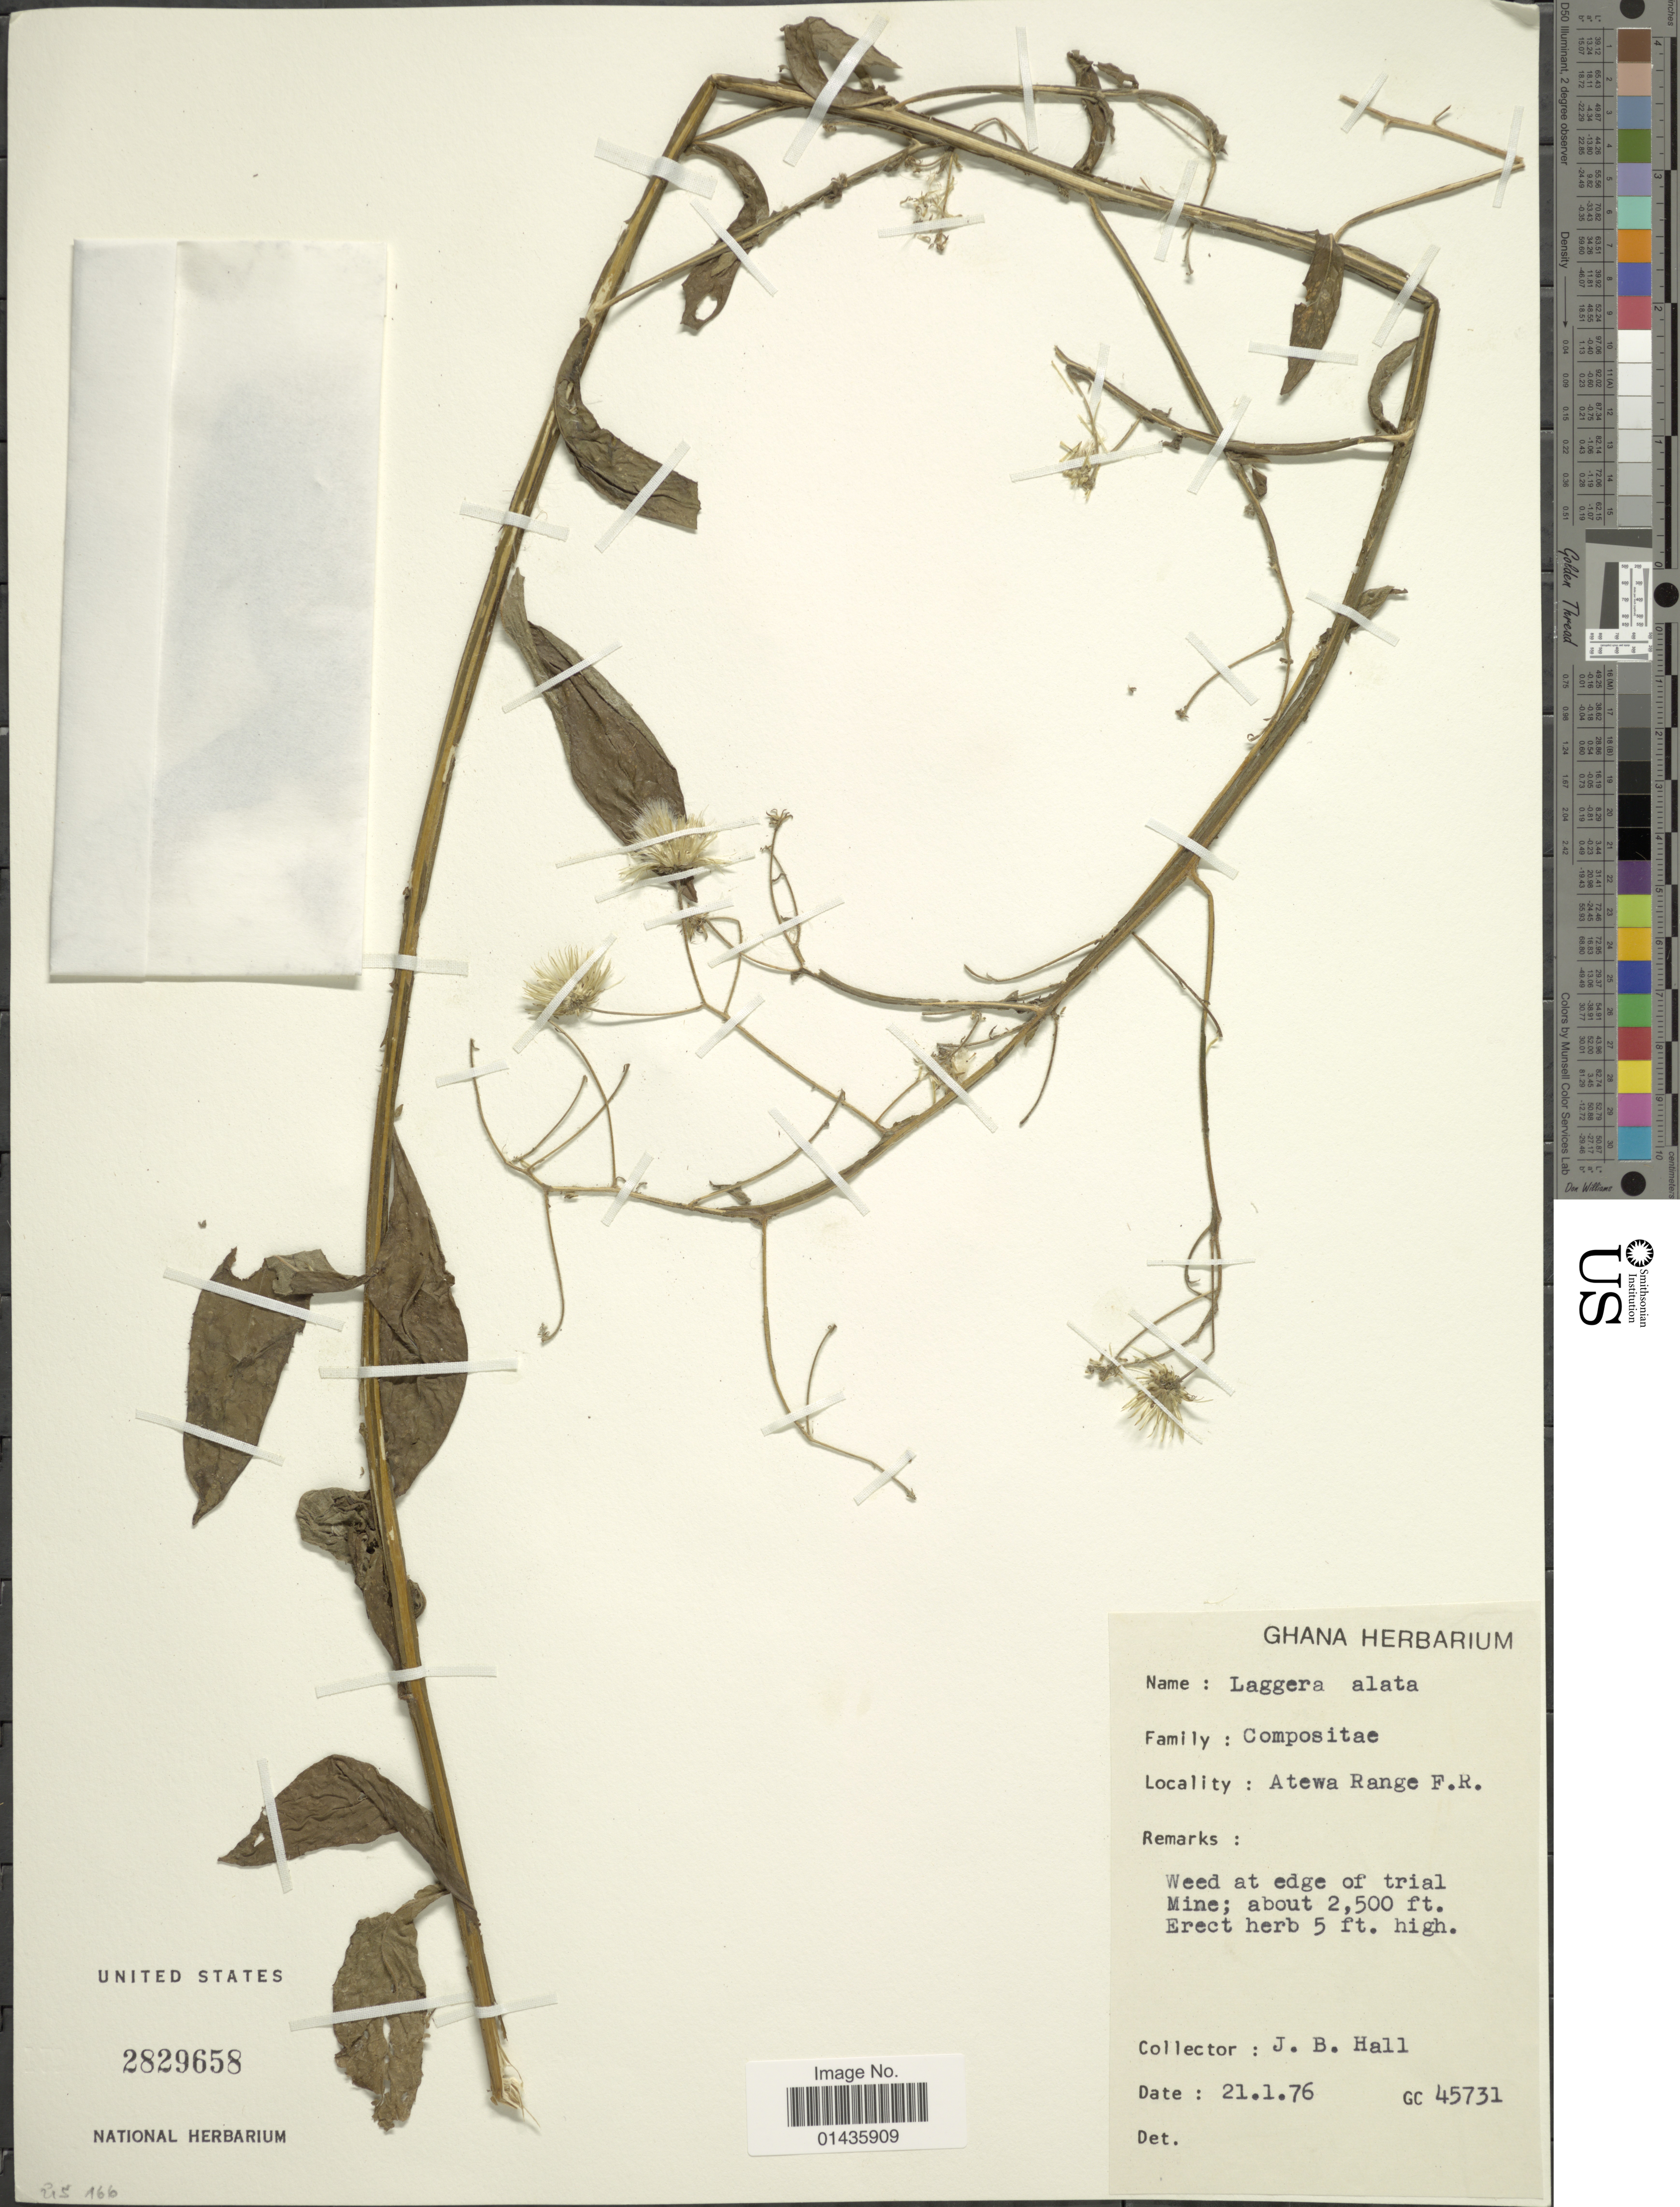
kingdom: Plantae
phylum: Tracheophyta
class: Magnoliopsida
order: Asterales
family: Asteraceae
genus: Laggera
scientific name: Laggera alata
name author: Sch. Bip.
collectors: J. Hall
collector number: GC45731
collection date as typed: Transcribed d/m/y: 21/1/76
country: Ghana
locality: Atewa Range F. R., edge of trial Mine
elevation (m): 762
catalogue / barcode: US 2829658